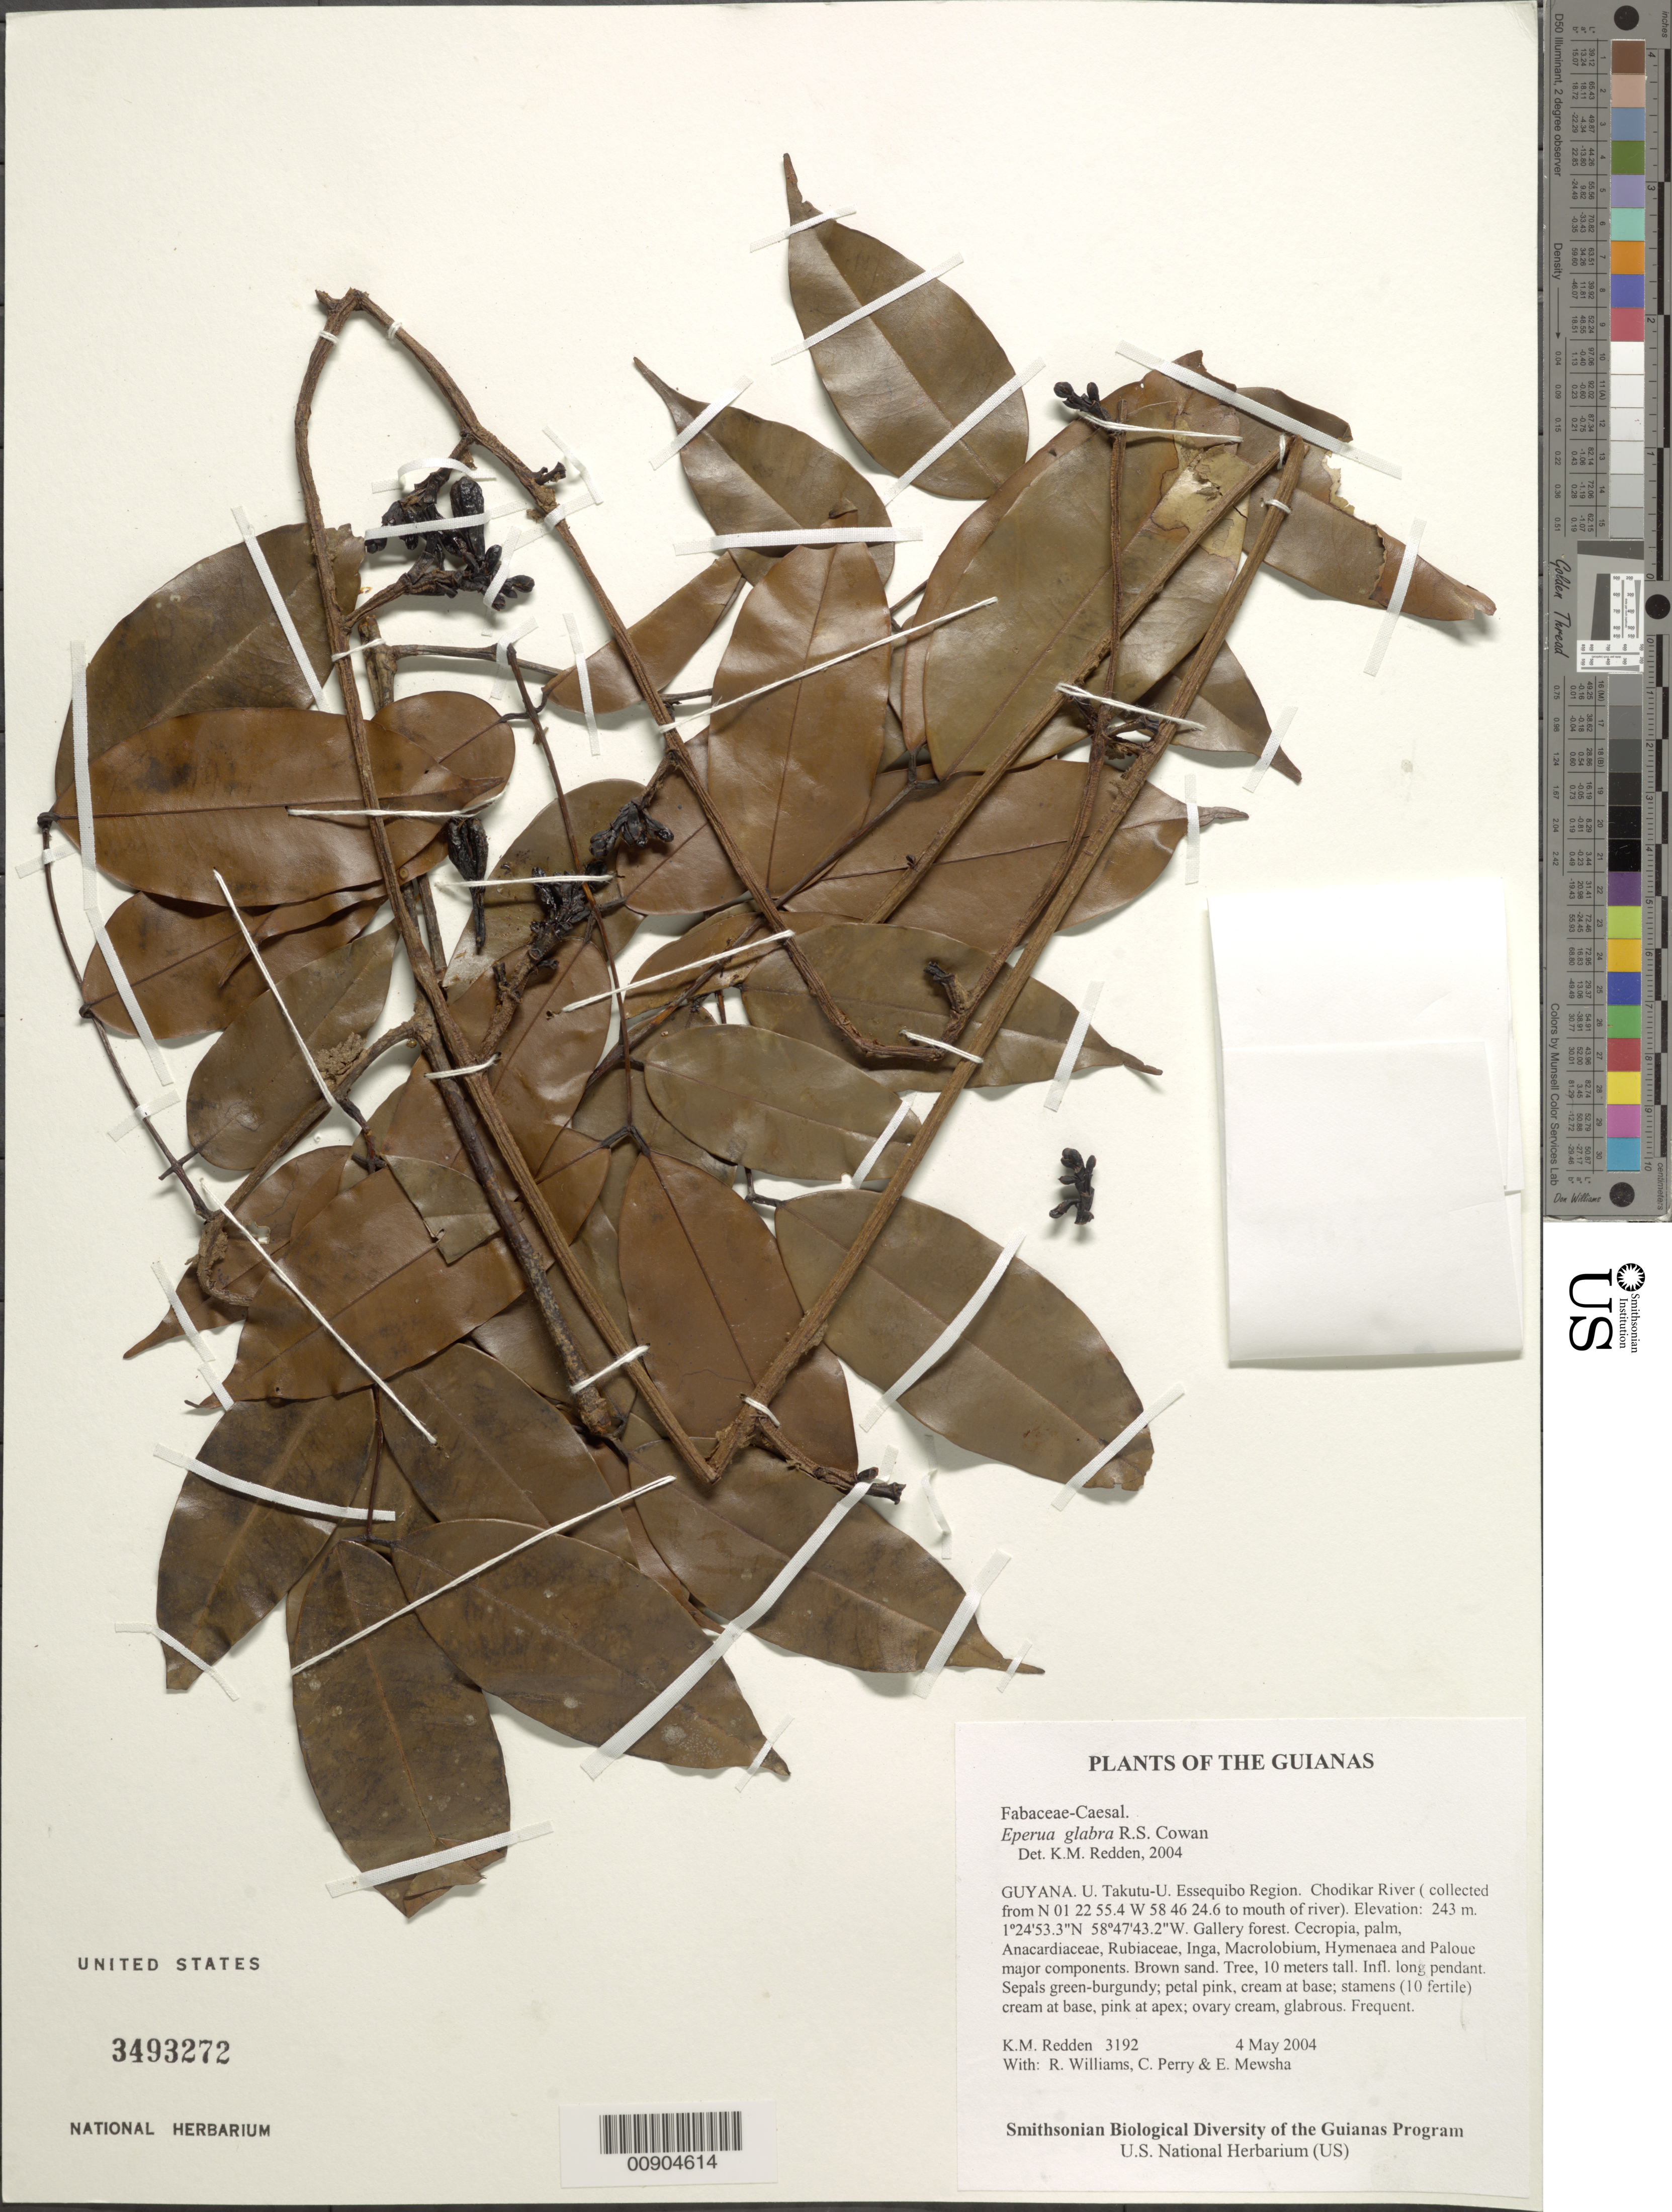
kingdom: Plantae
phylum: Tracheophyta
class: Magnoliopsida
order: Fabales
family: Fabaceae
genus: Eperua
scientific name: Eperua glabra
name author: R.S. Cowan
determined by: Redden, K. M.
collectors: K. M. Redden, R. Williams, C. Perry & E. Mewsha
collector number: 3192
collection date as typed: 4 May 2004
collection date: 2004-05-04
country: Guyana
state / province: U. Takutu-U. Essequibo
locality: Chodikar River ( collected from N 01 22 55.4 W 58 46 24.6 to mouth of river)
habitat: Gallery forest. Cecropia, palm, Anacardiaceae, Rubiaceae, Inga, Macrolobium, Hymenaea and Paloue major components. Brown sand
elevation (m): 243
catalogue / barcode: US 3493272